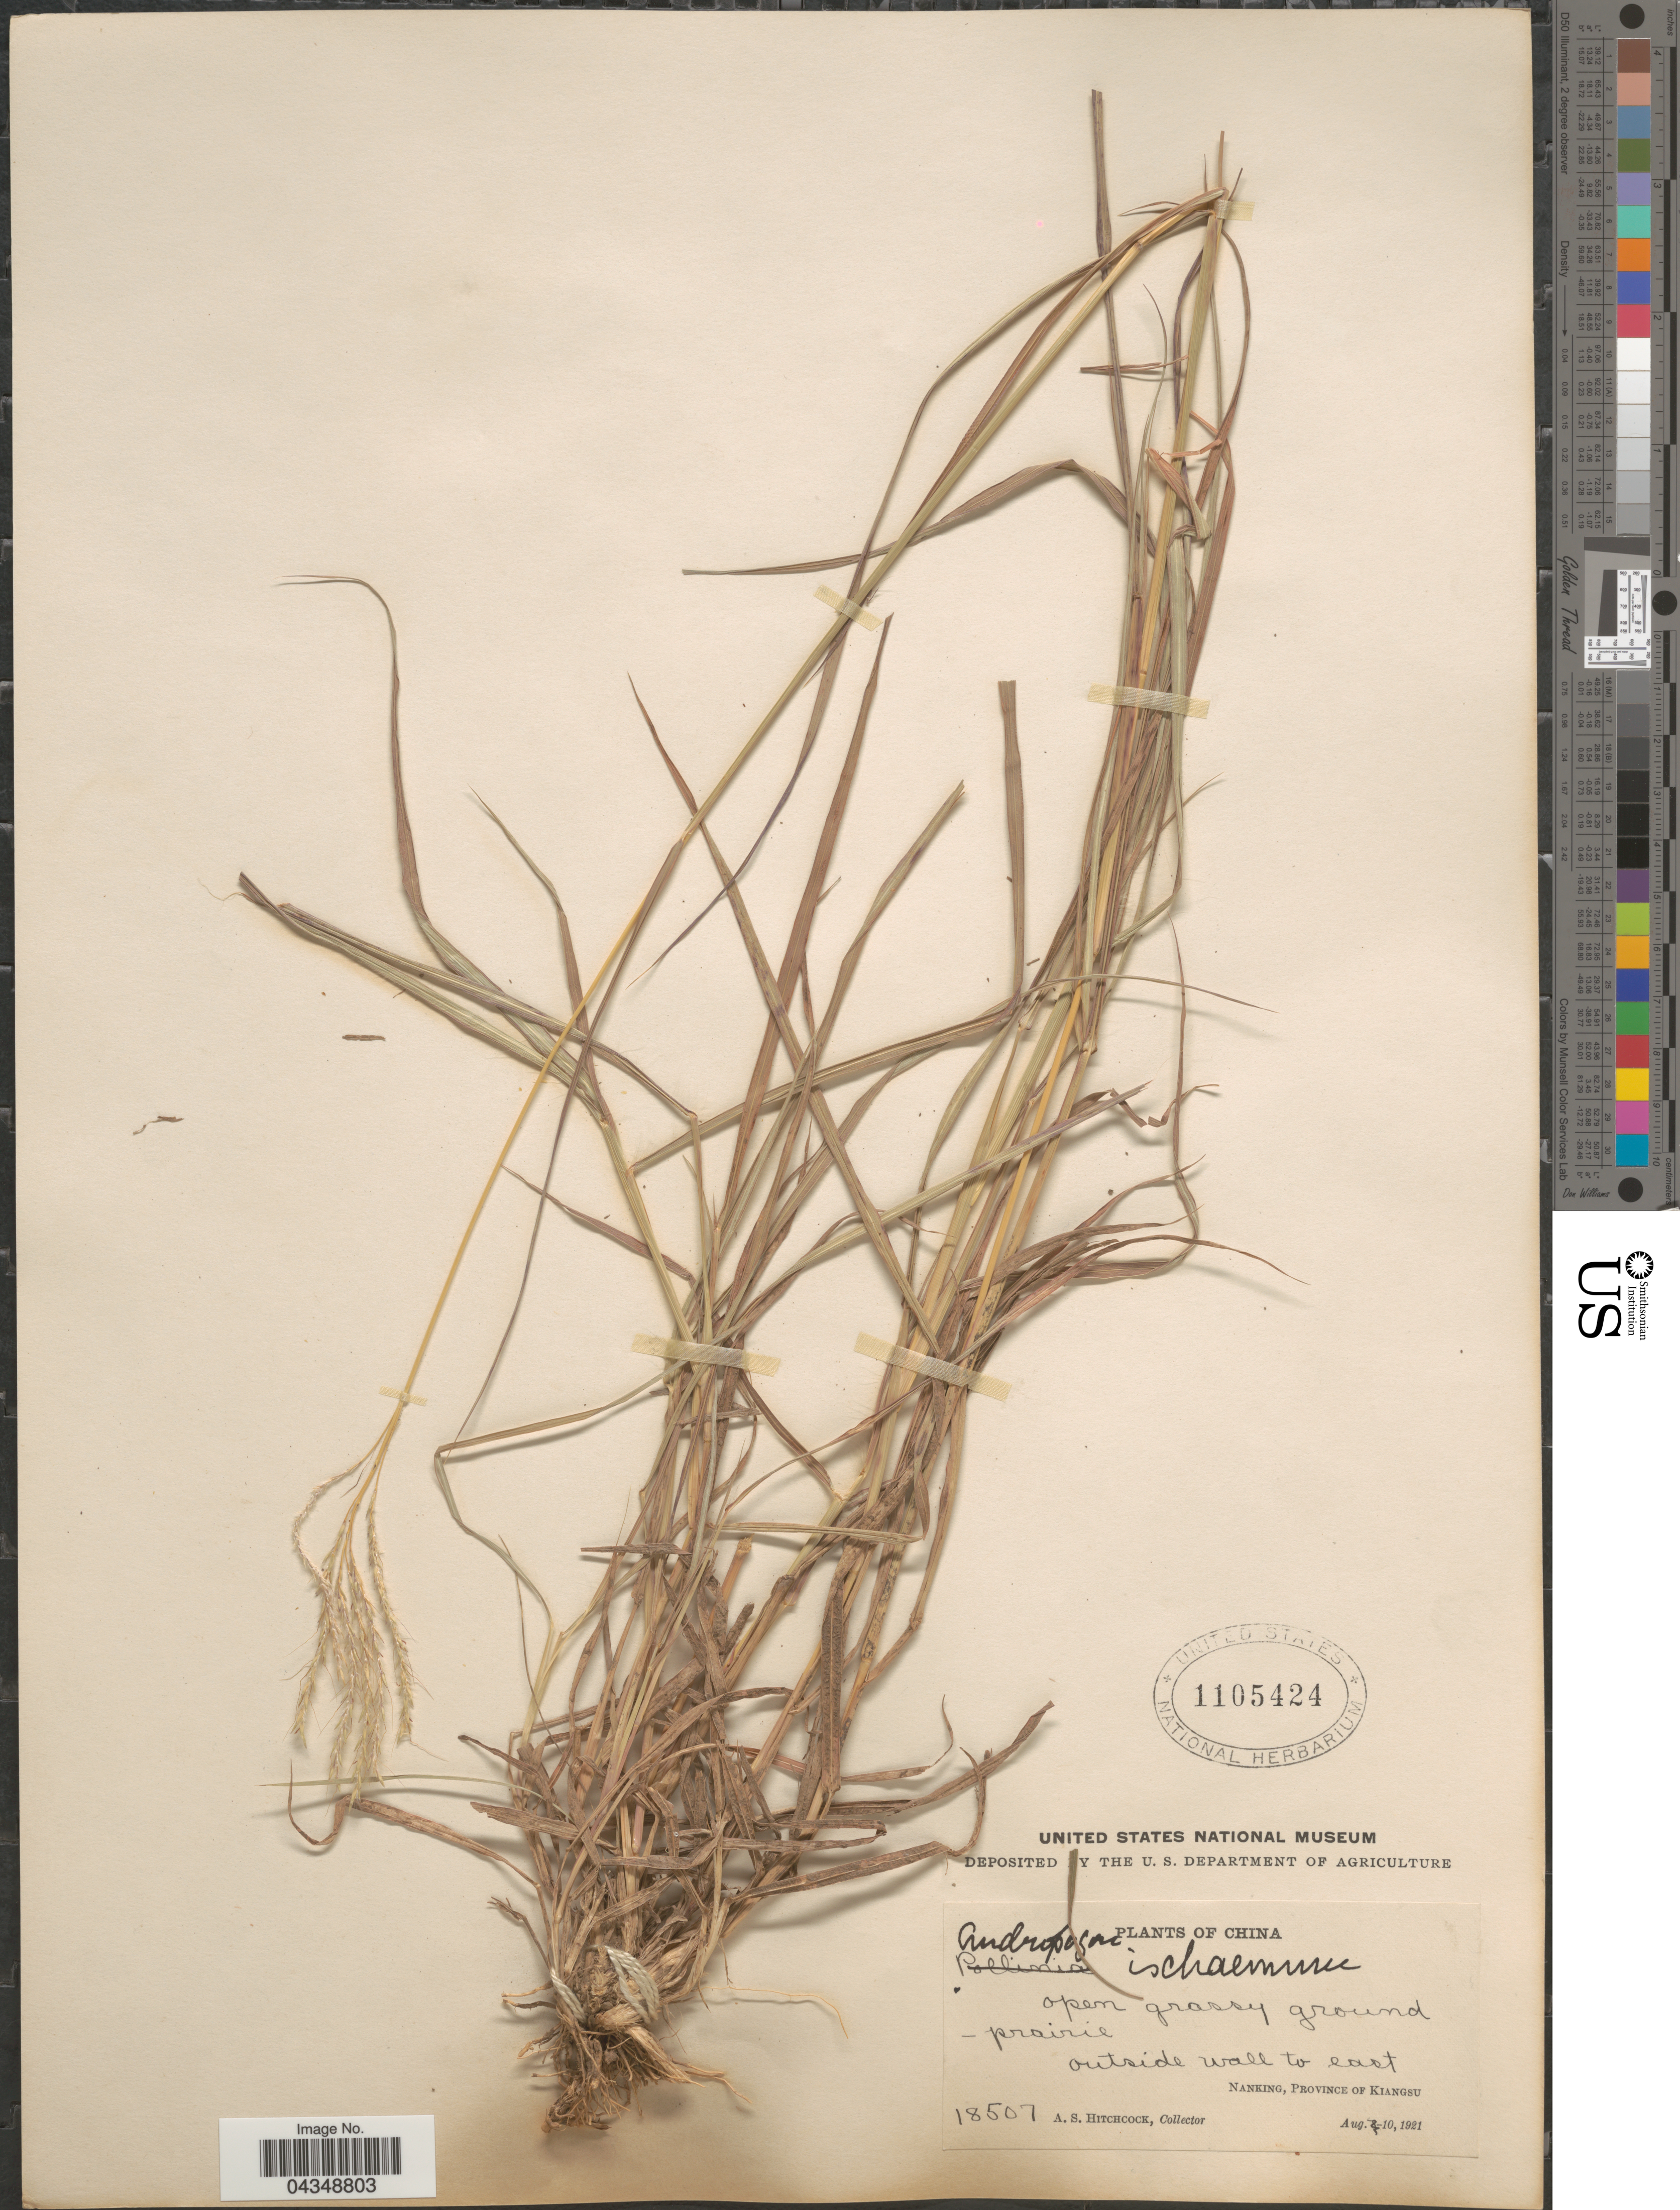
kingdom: Plantae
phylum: Tracheophyta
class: Liliopsida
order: Poales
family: Poaceae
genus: Bothriochloa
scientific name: Bothriochloa ischaemum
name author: (L.) Keng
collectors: A. S. Hitchcock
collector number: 18507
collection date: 1921-08-10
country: China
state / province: Jiangsu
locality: Outside wall to east. Nanking, Province of Kiangsu.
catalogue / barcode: US 1105424